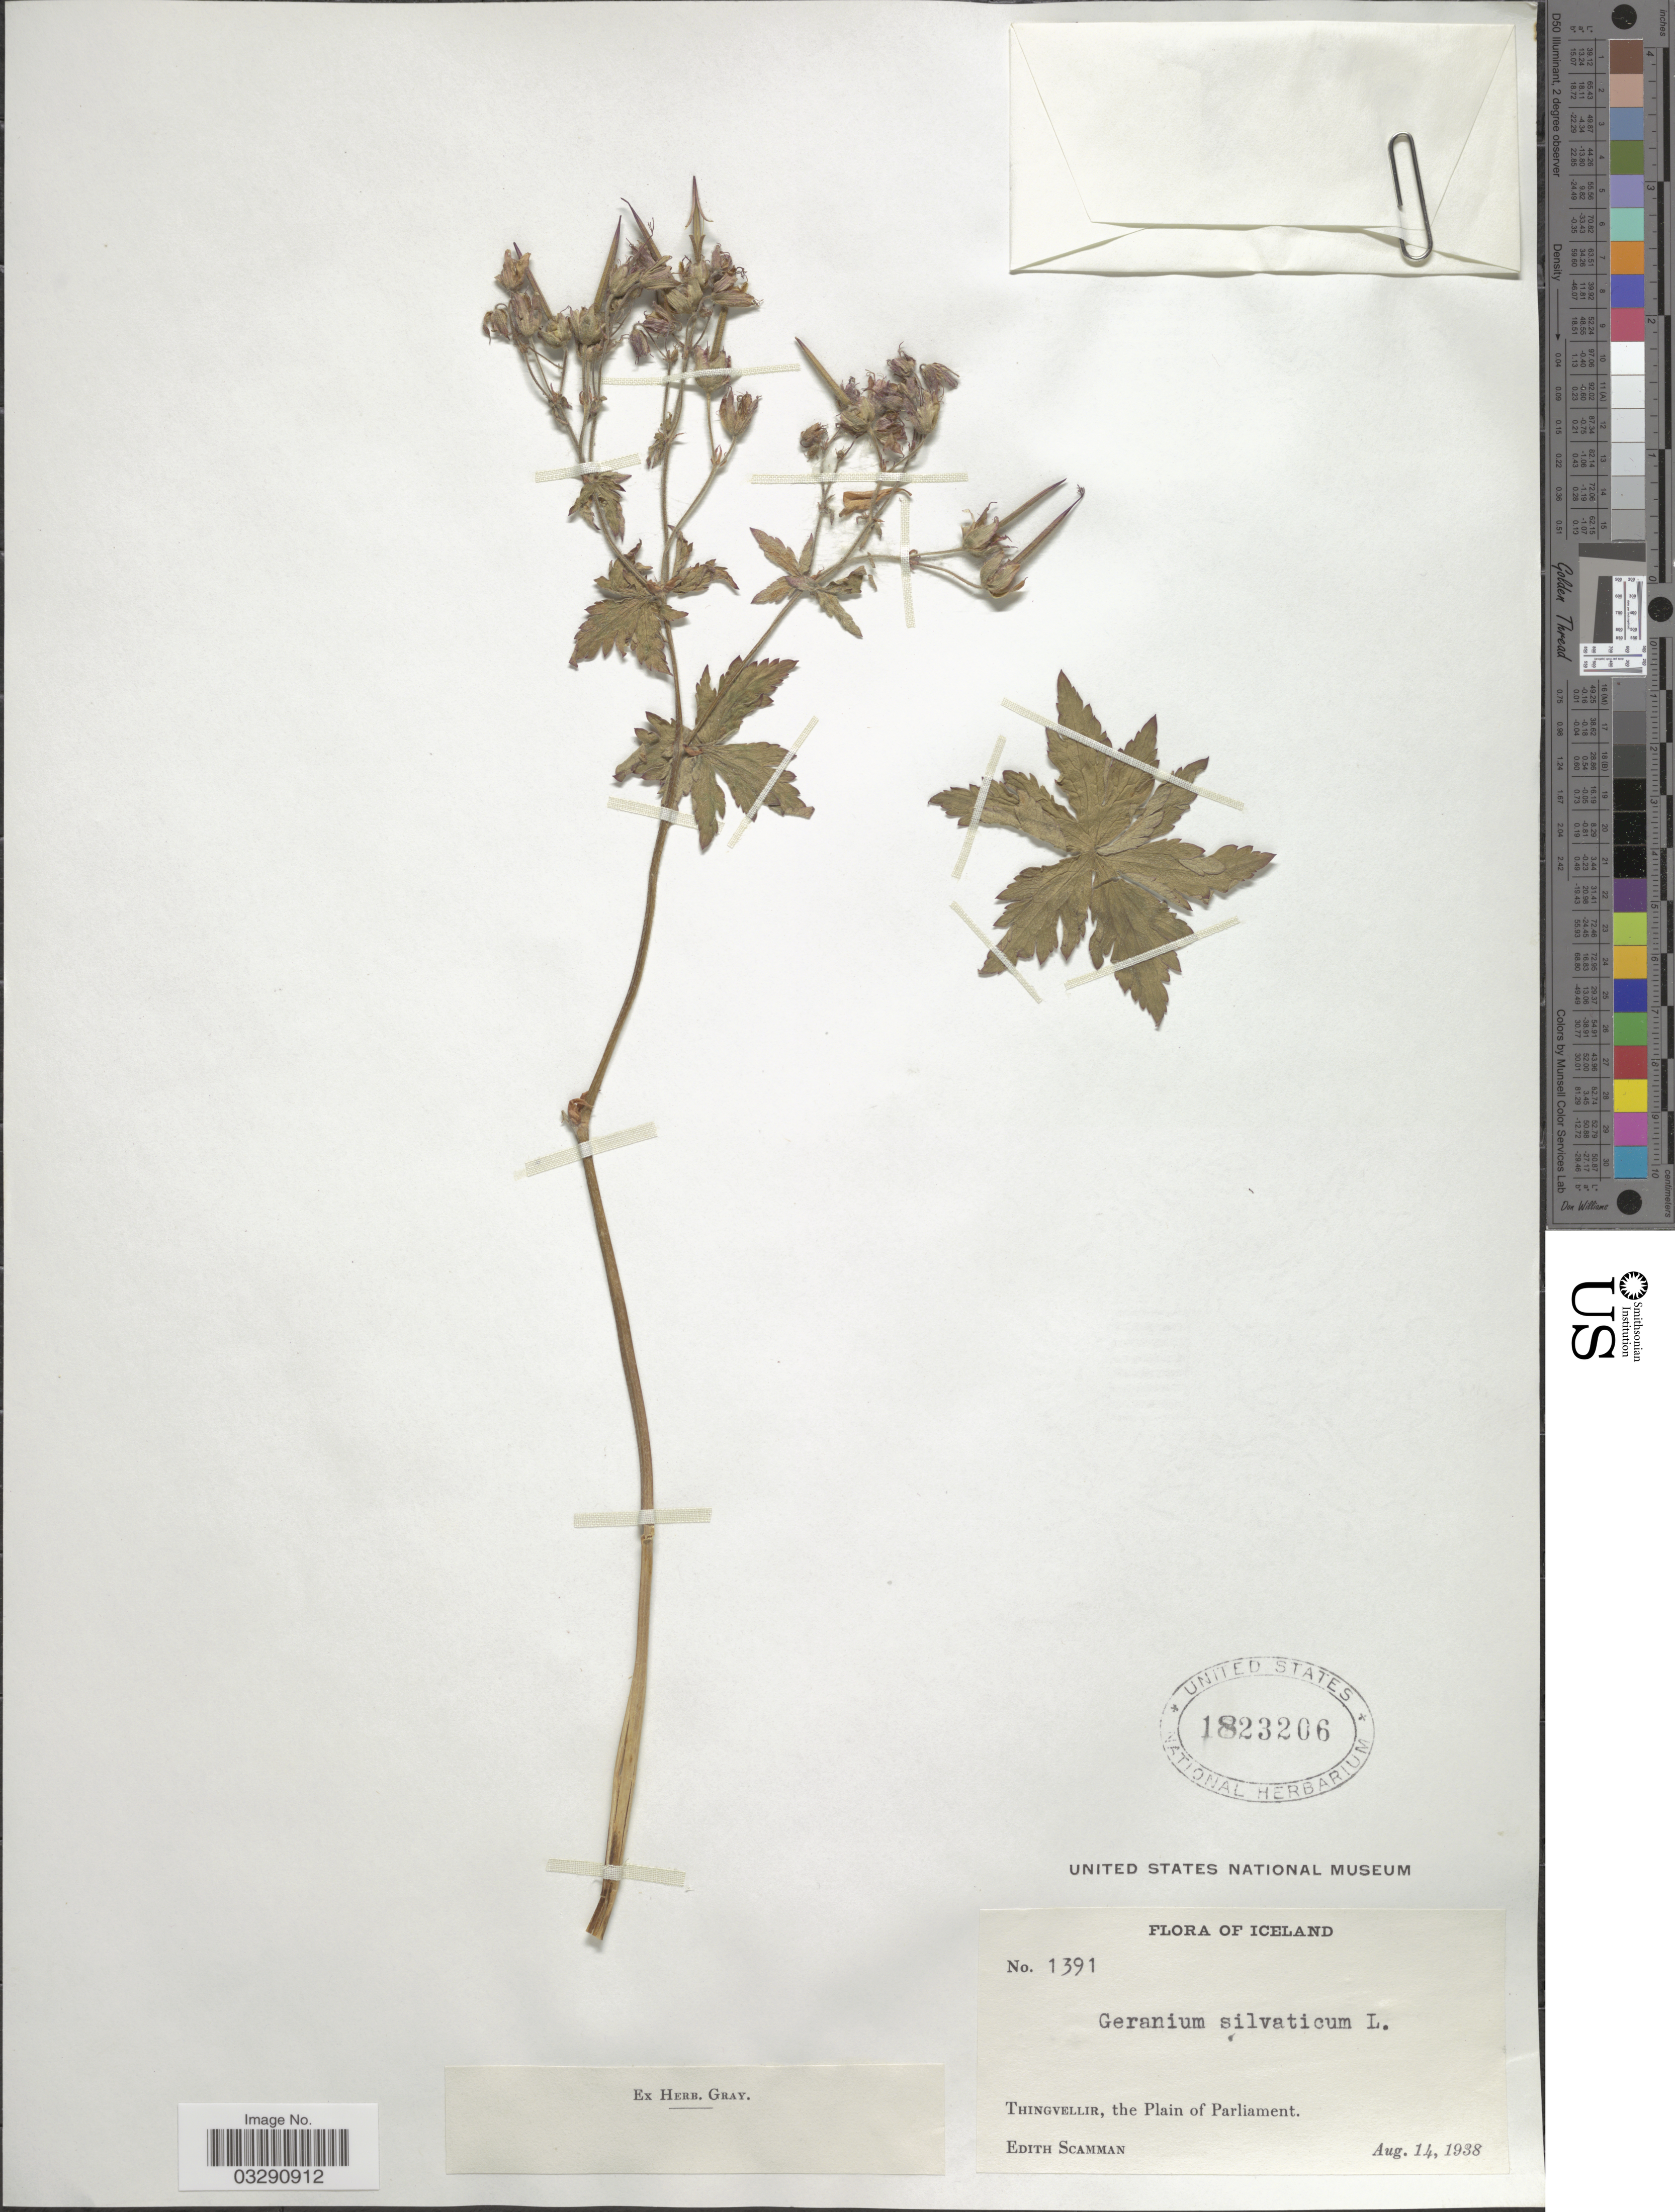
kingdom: Plantae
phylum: Tracheophyta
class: Magnoliopsida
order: Geraniales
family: Geraniaceae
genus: Geranium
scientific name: Geranium silvaticum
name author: L.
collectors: E. Scamman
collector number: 1391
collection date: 1938-08-14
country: Iceland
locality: Thingvellir, the Plain of Parliament.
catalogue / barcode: US 1823206